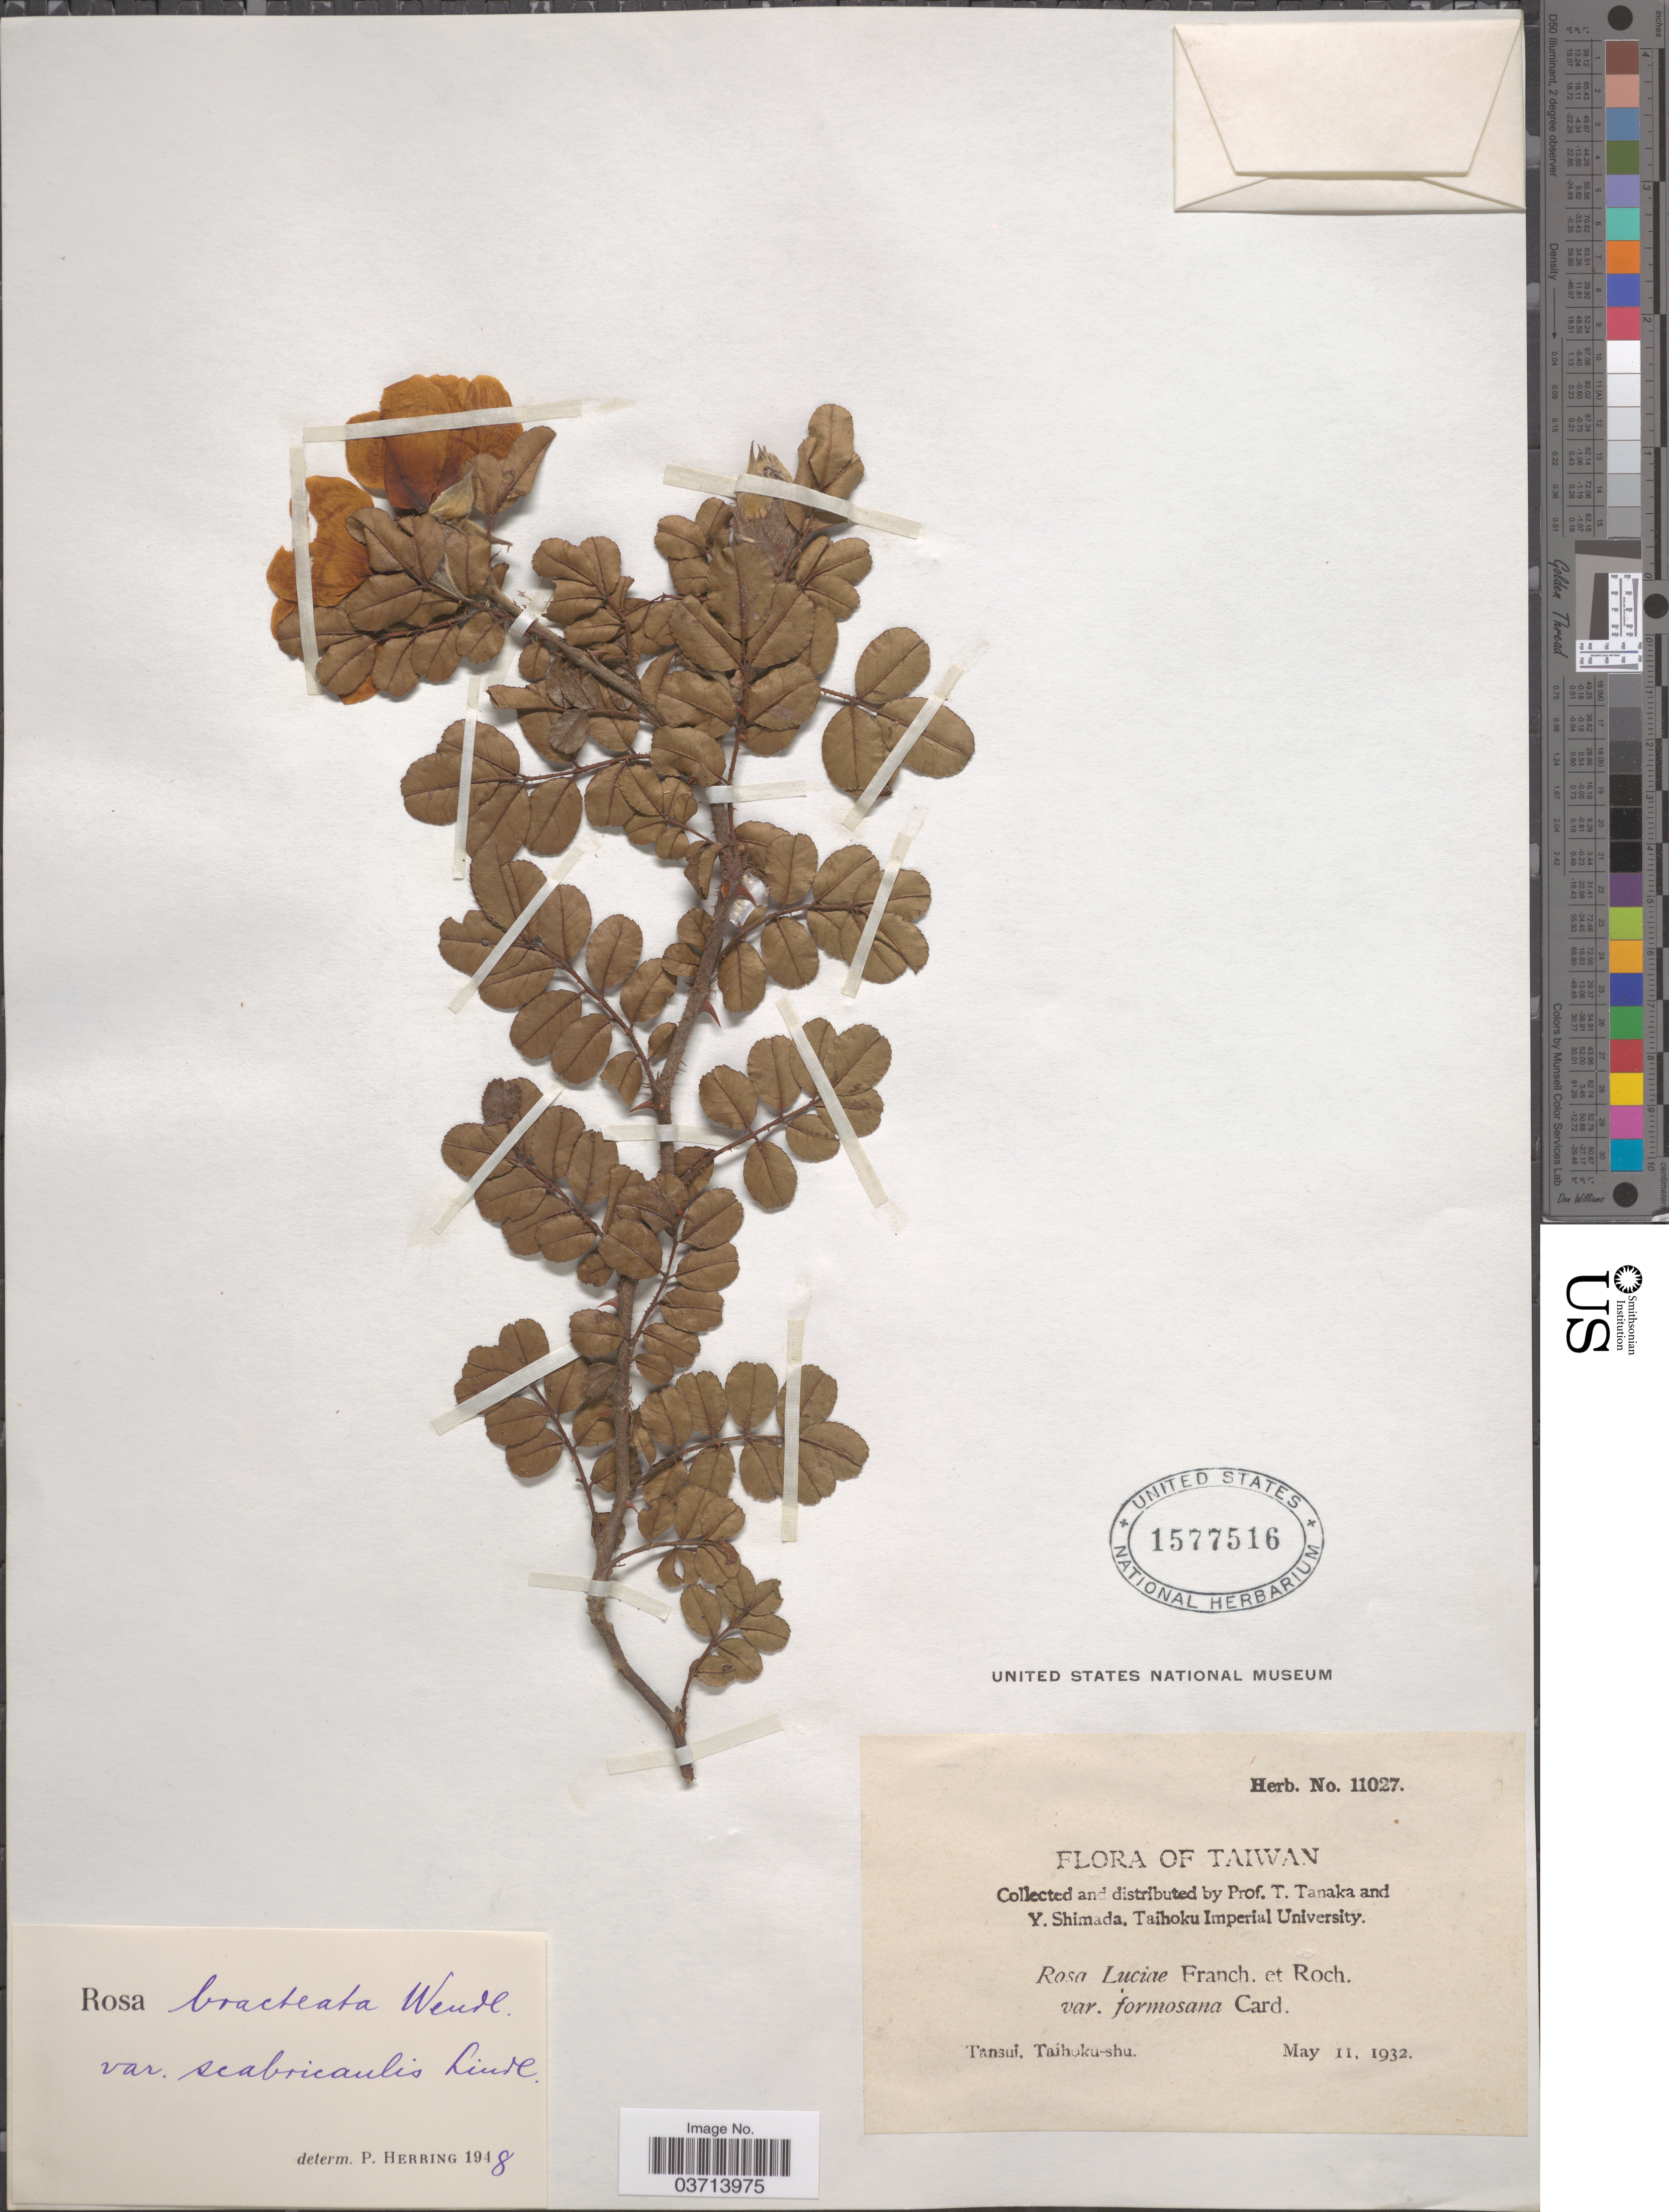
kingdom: Plantae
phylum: Tracheophyta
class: Magnoliopsida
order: Rosales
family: Rosaceae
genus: Rosa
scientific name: Rosa bracteata var. scabricaulis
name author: Lindl.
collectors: T. Tanaka & Y. Shimada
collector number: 11027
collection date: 1932-05-11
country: Taiwan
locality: Tansui, Taihoku-shu.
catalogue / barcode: US 1577516